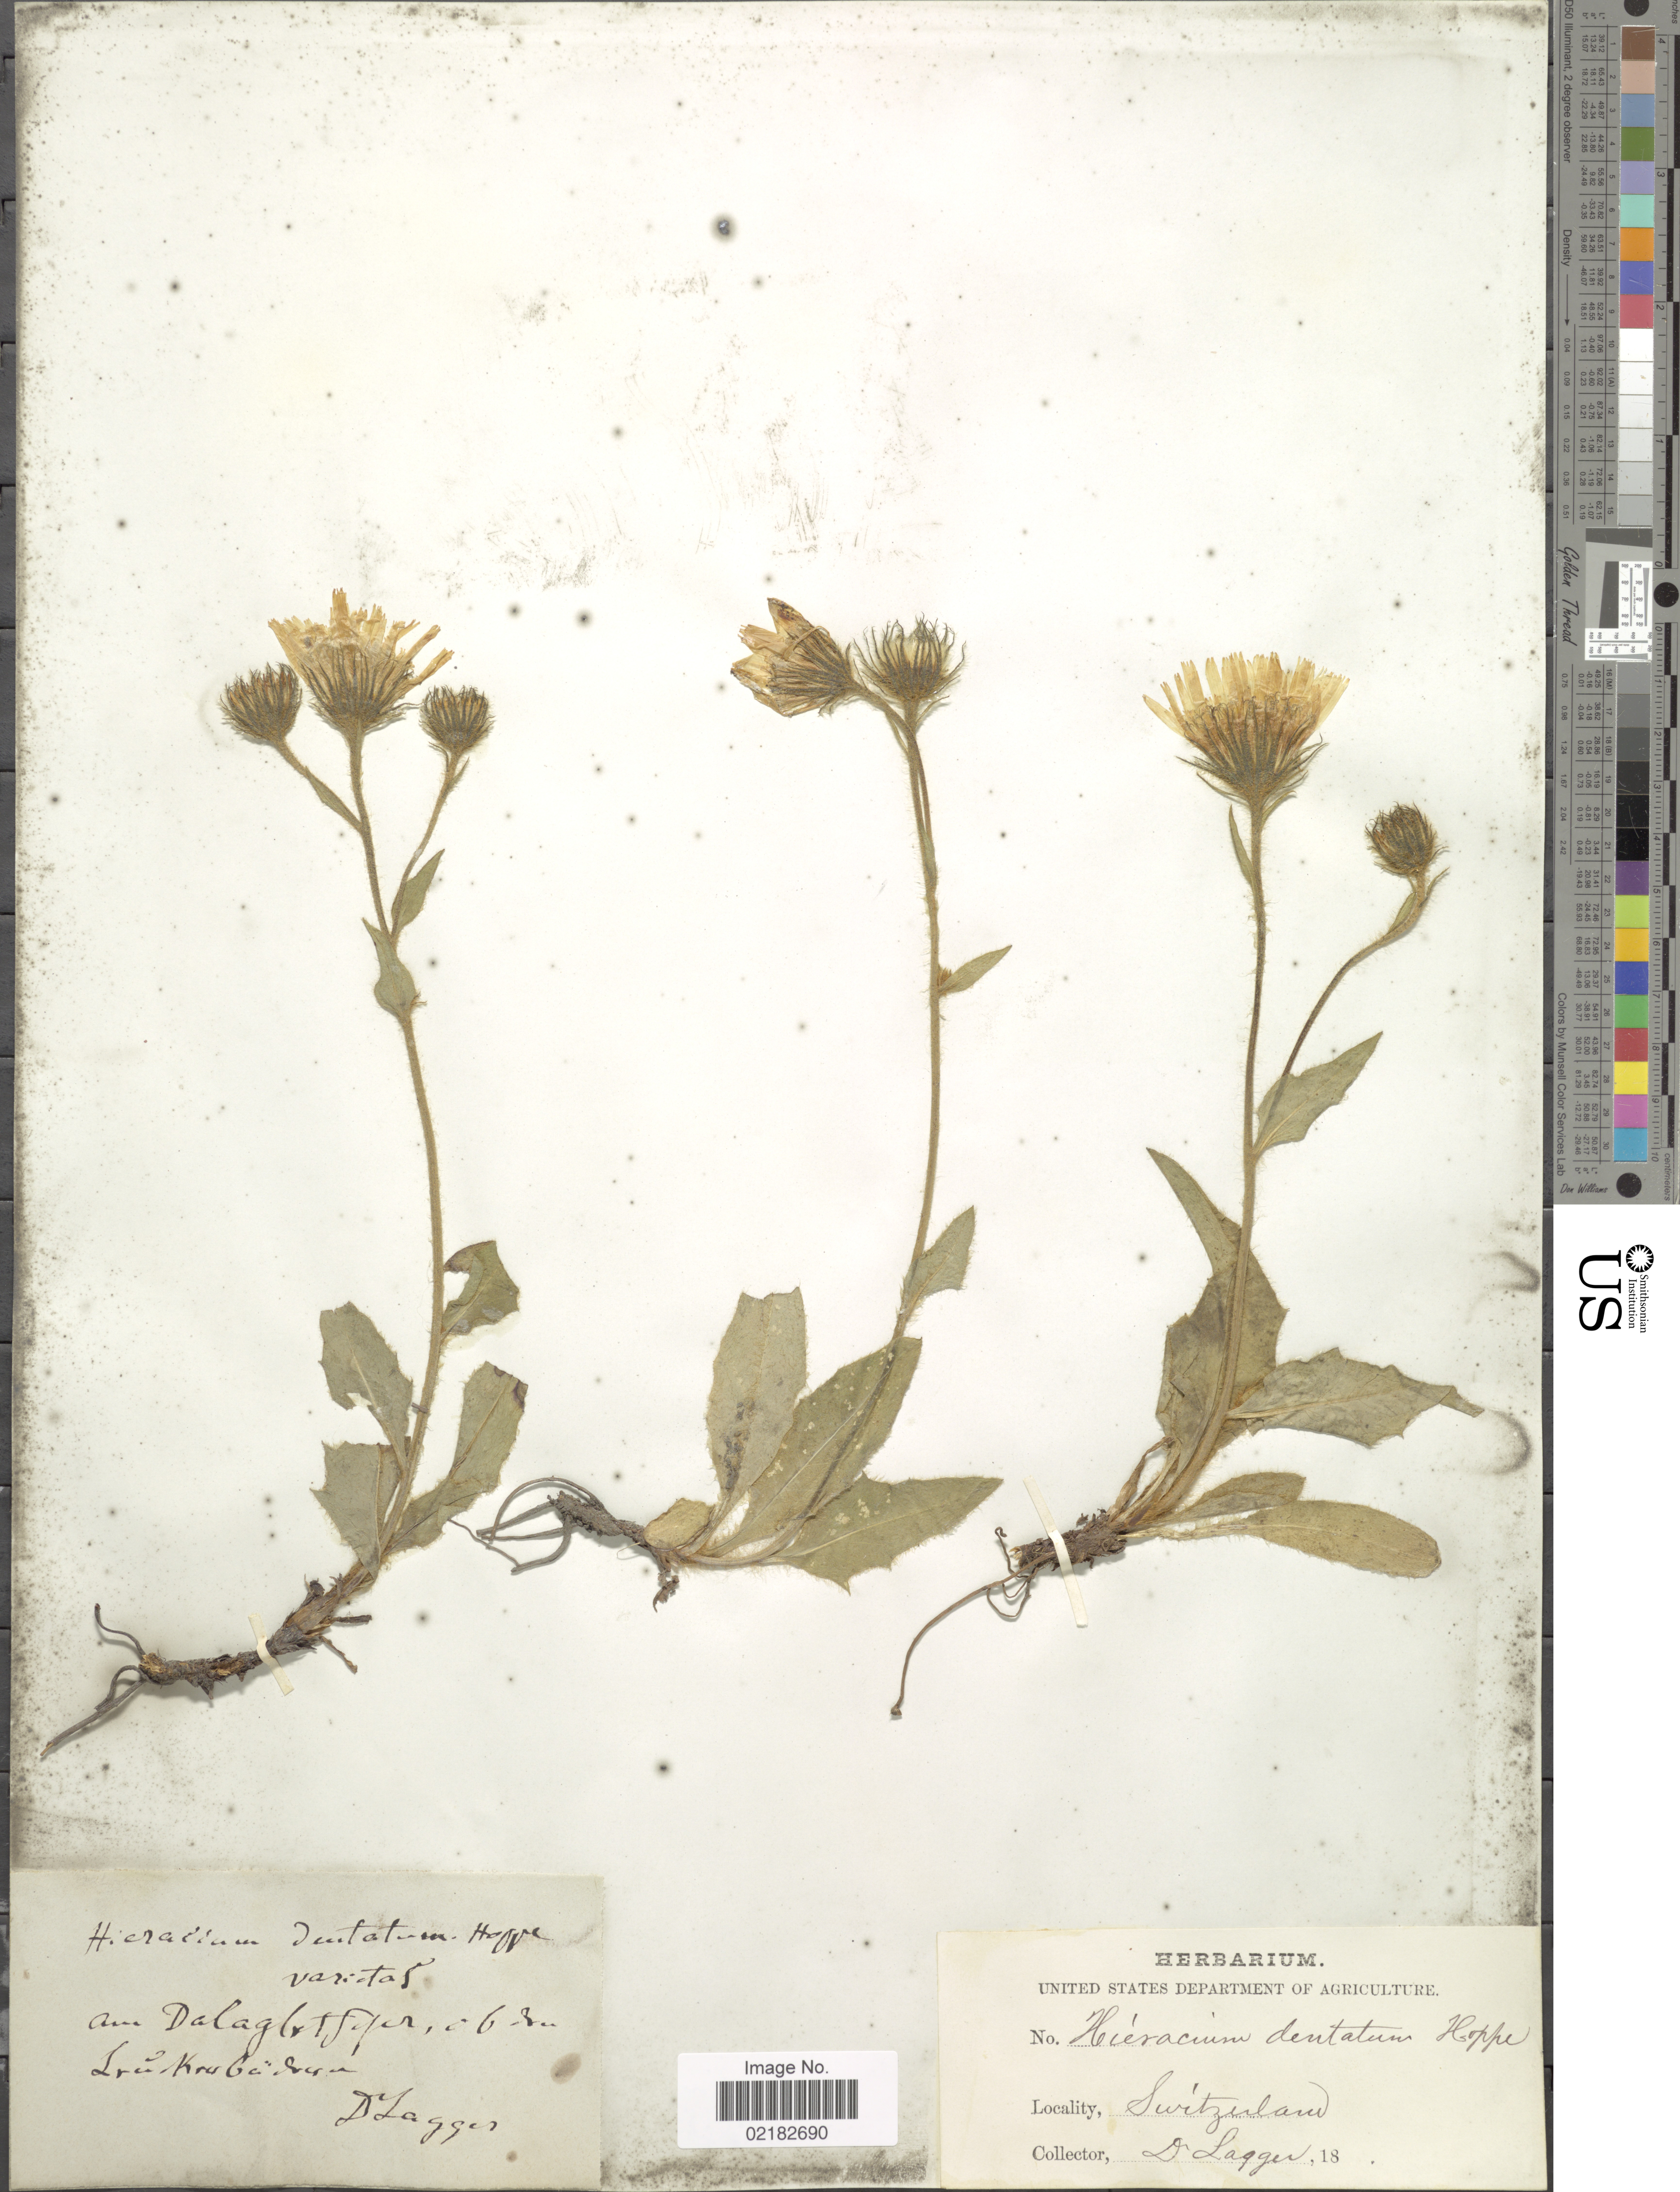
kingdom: Plantae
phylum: Tracheophyta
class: Magnoliopsida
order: Asterales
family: Asteraceae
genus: Hieracium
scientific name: Hieracium dentatum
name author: Hoppe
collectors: F. J. Lagger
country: Switzerland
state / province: Valais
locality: Am Dalagletscher ob su Leukerbad.